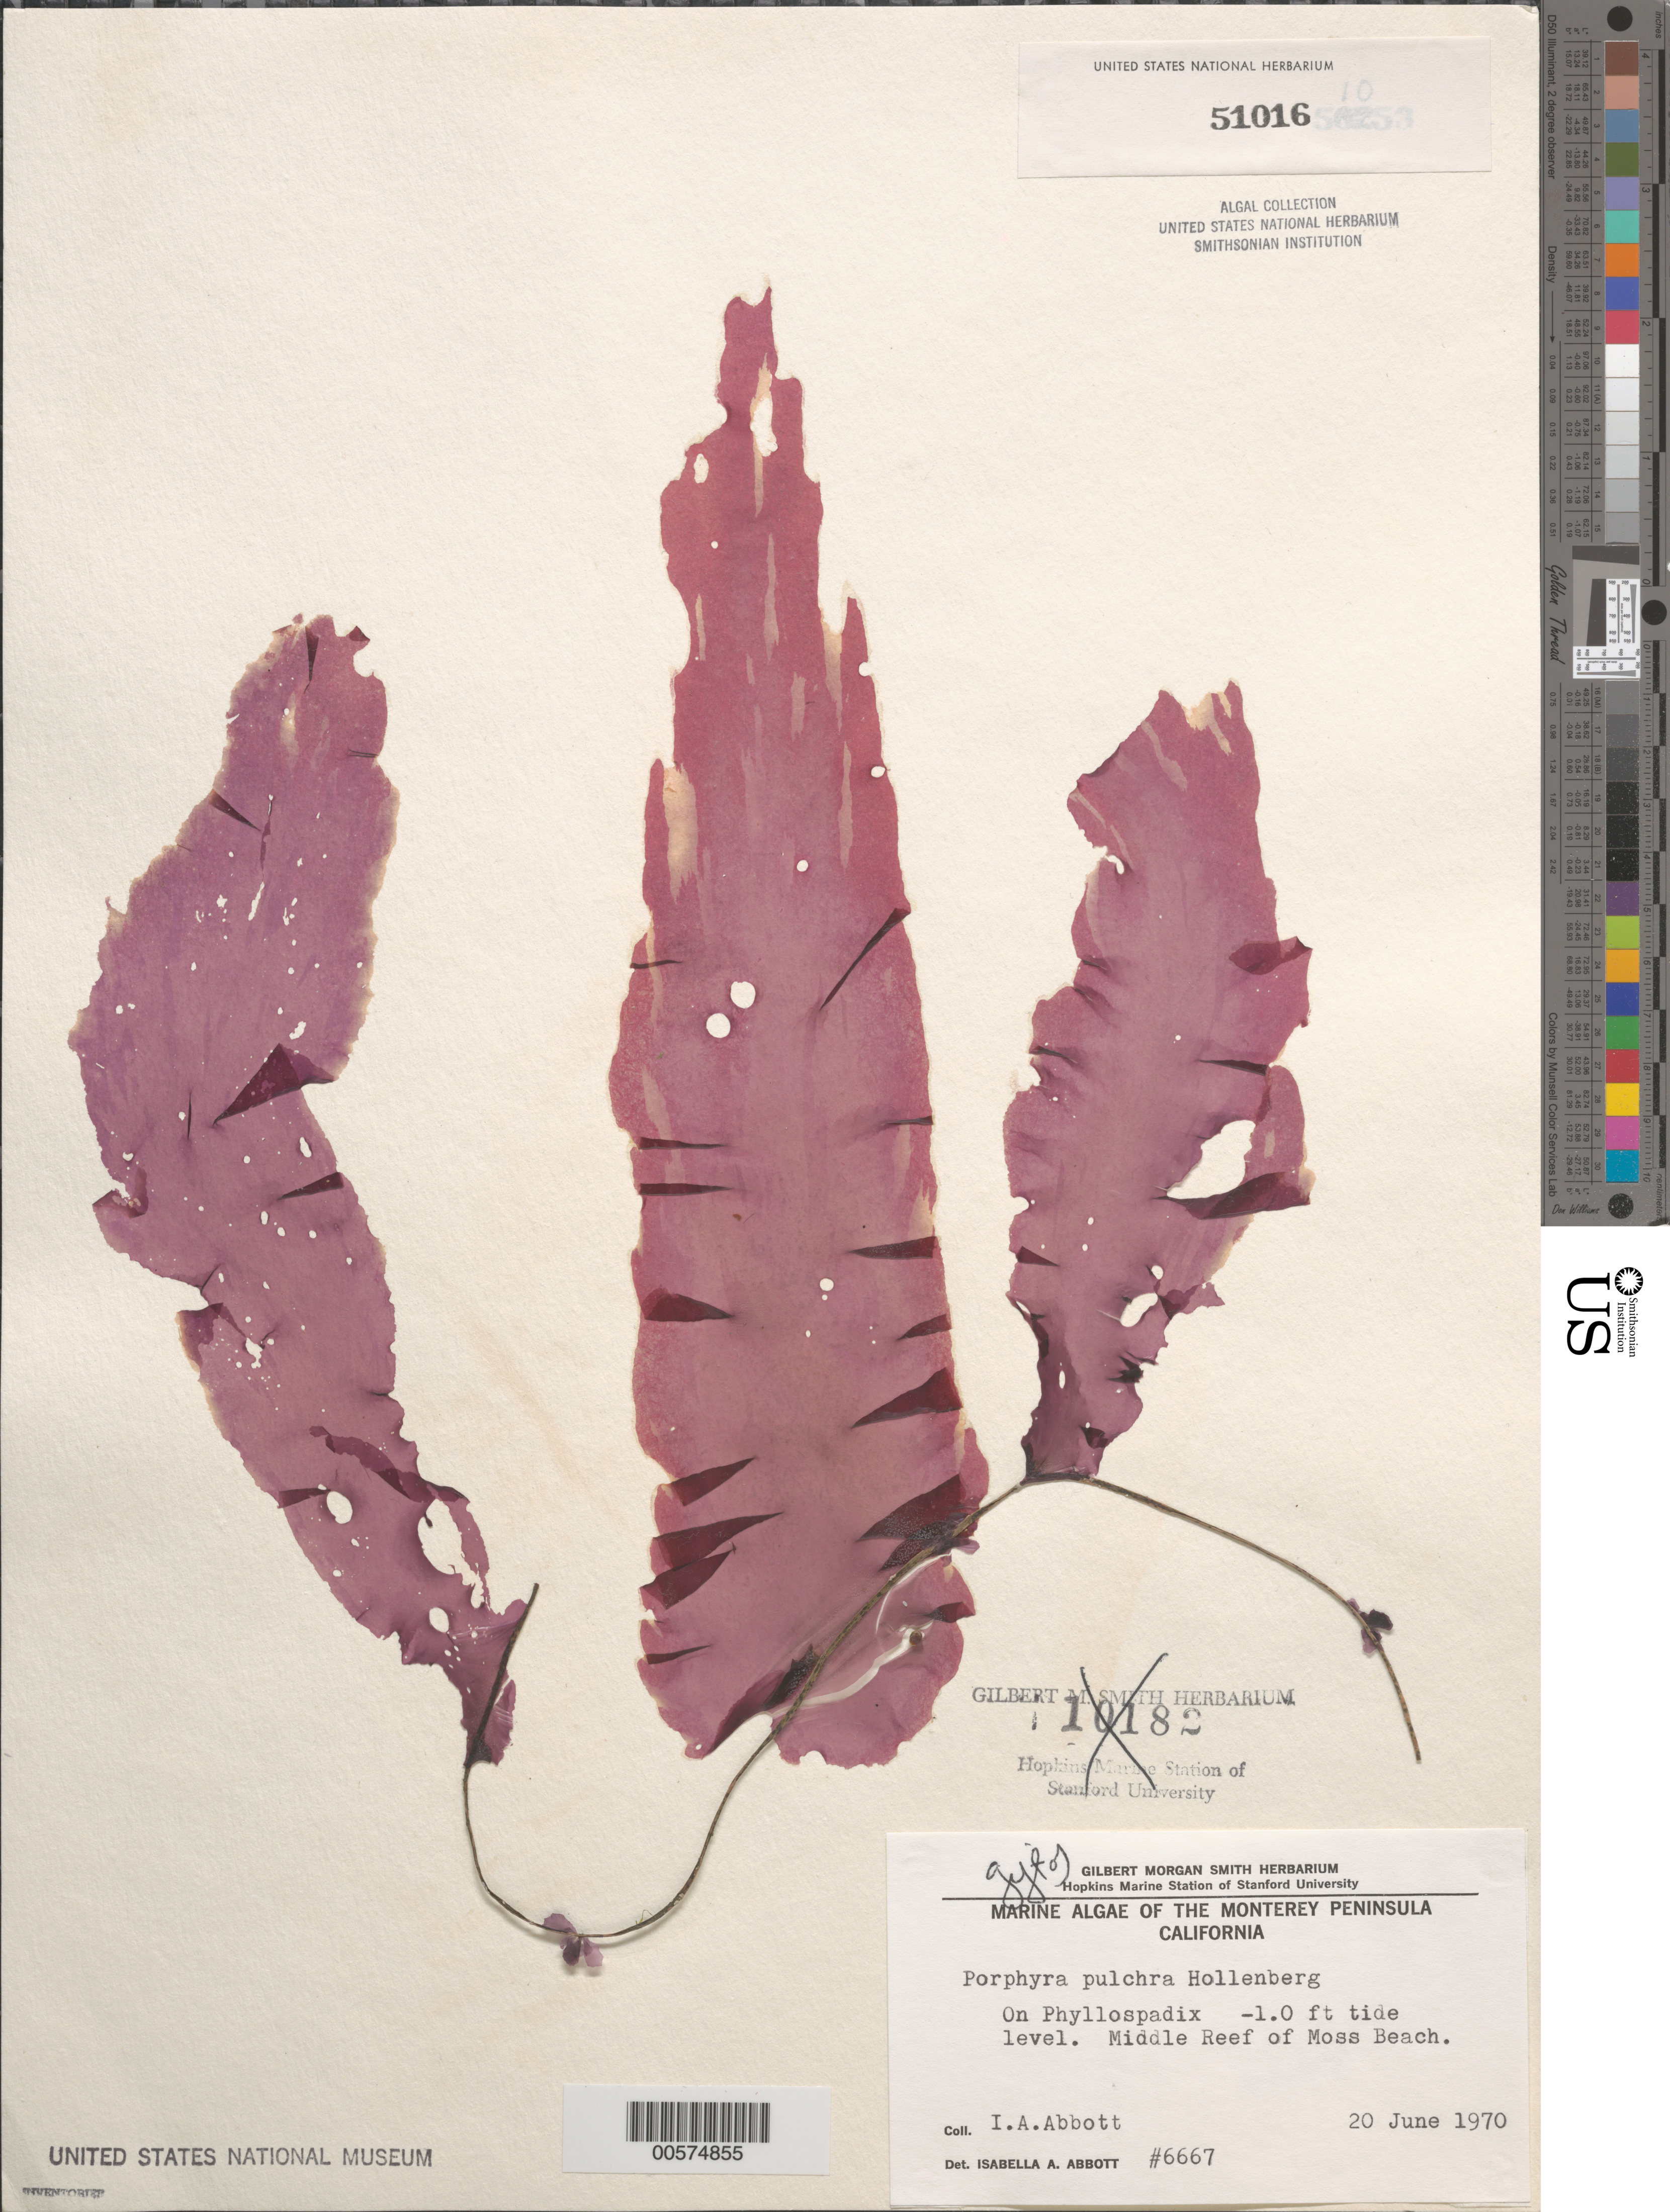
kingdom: Plantae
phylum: Rhodophyta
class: Bangiophyceae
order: Bangiales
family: Bangiaceae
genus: Porphyra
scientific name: Porphyra pulchra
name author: Hollenb. in G.M. Sm. & Hollenb.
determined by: Abbott, Isabella A.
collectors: I. A. Abbott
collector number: IAA 6667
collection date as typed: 20 Jun 1970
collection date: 1970-06-20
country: United States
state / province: California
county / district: Monterey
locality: Middle Reef of Moss Beach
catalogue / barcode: US 51016